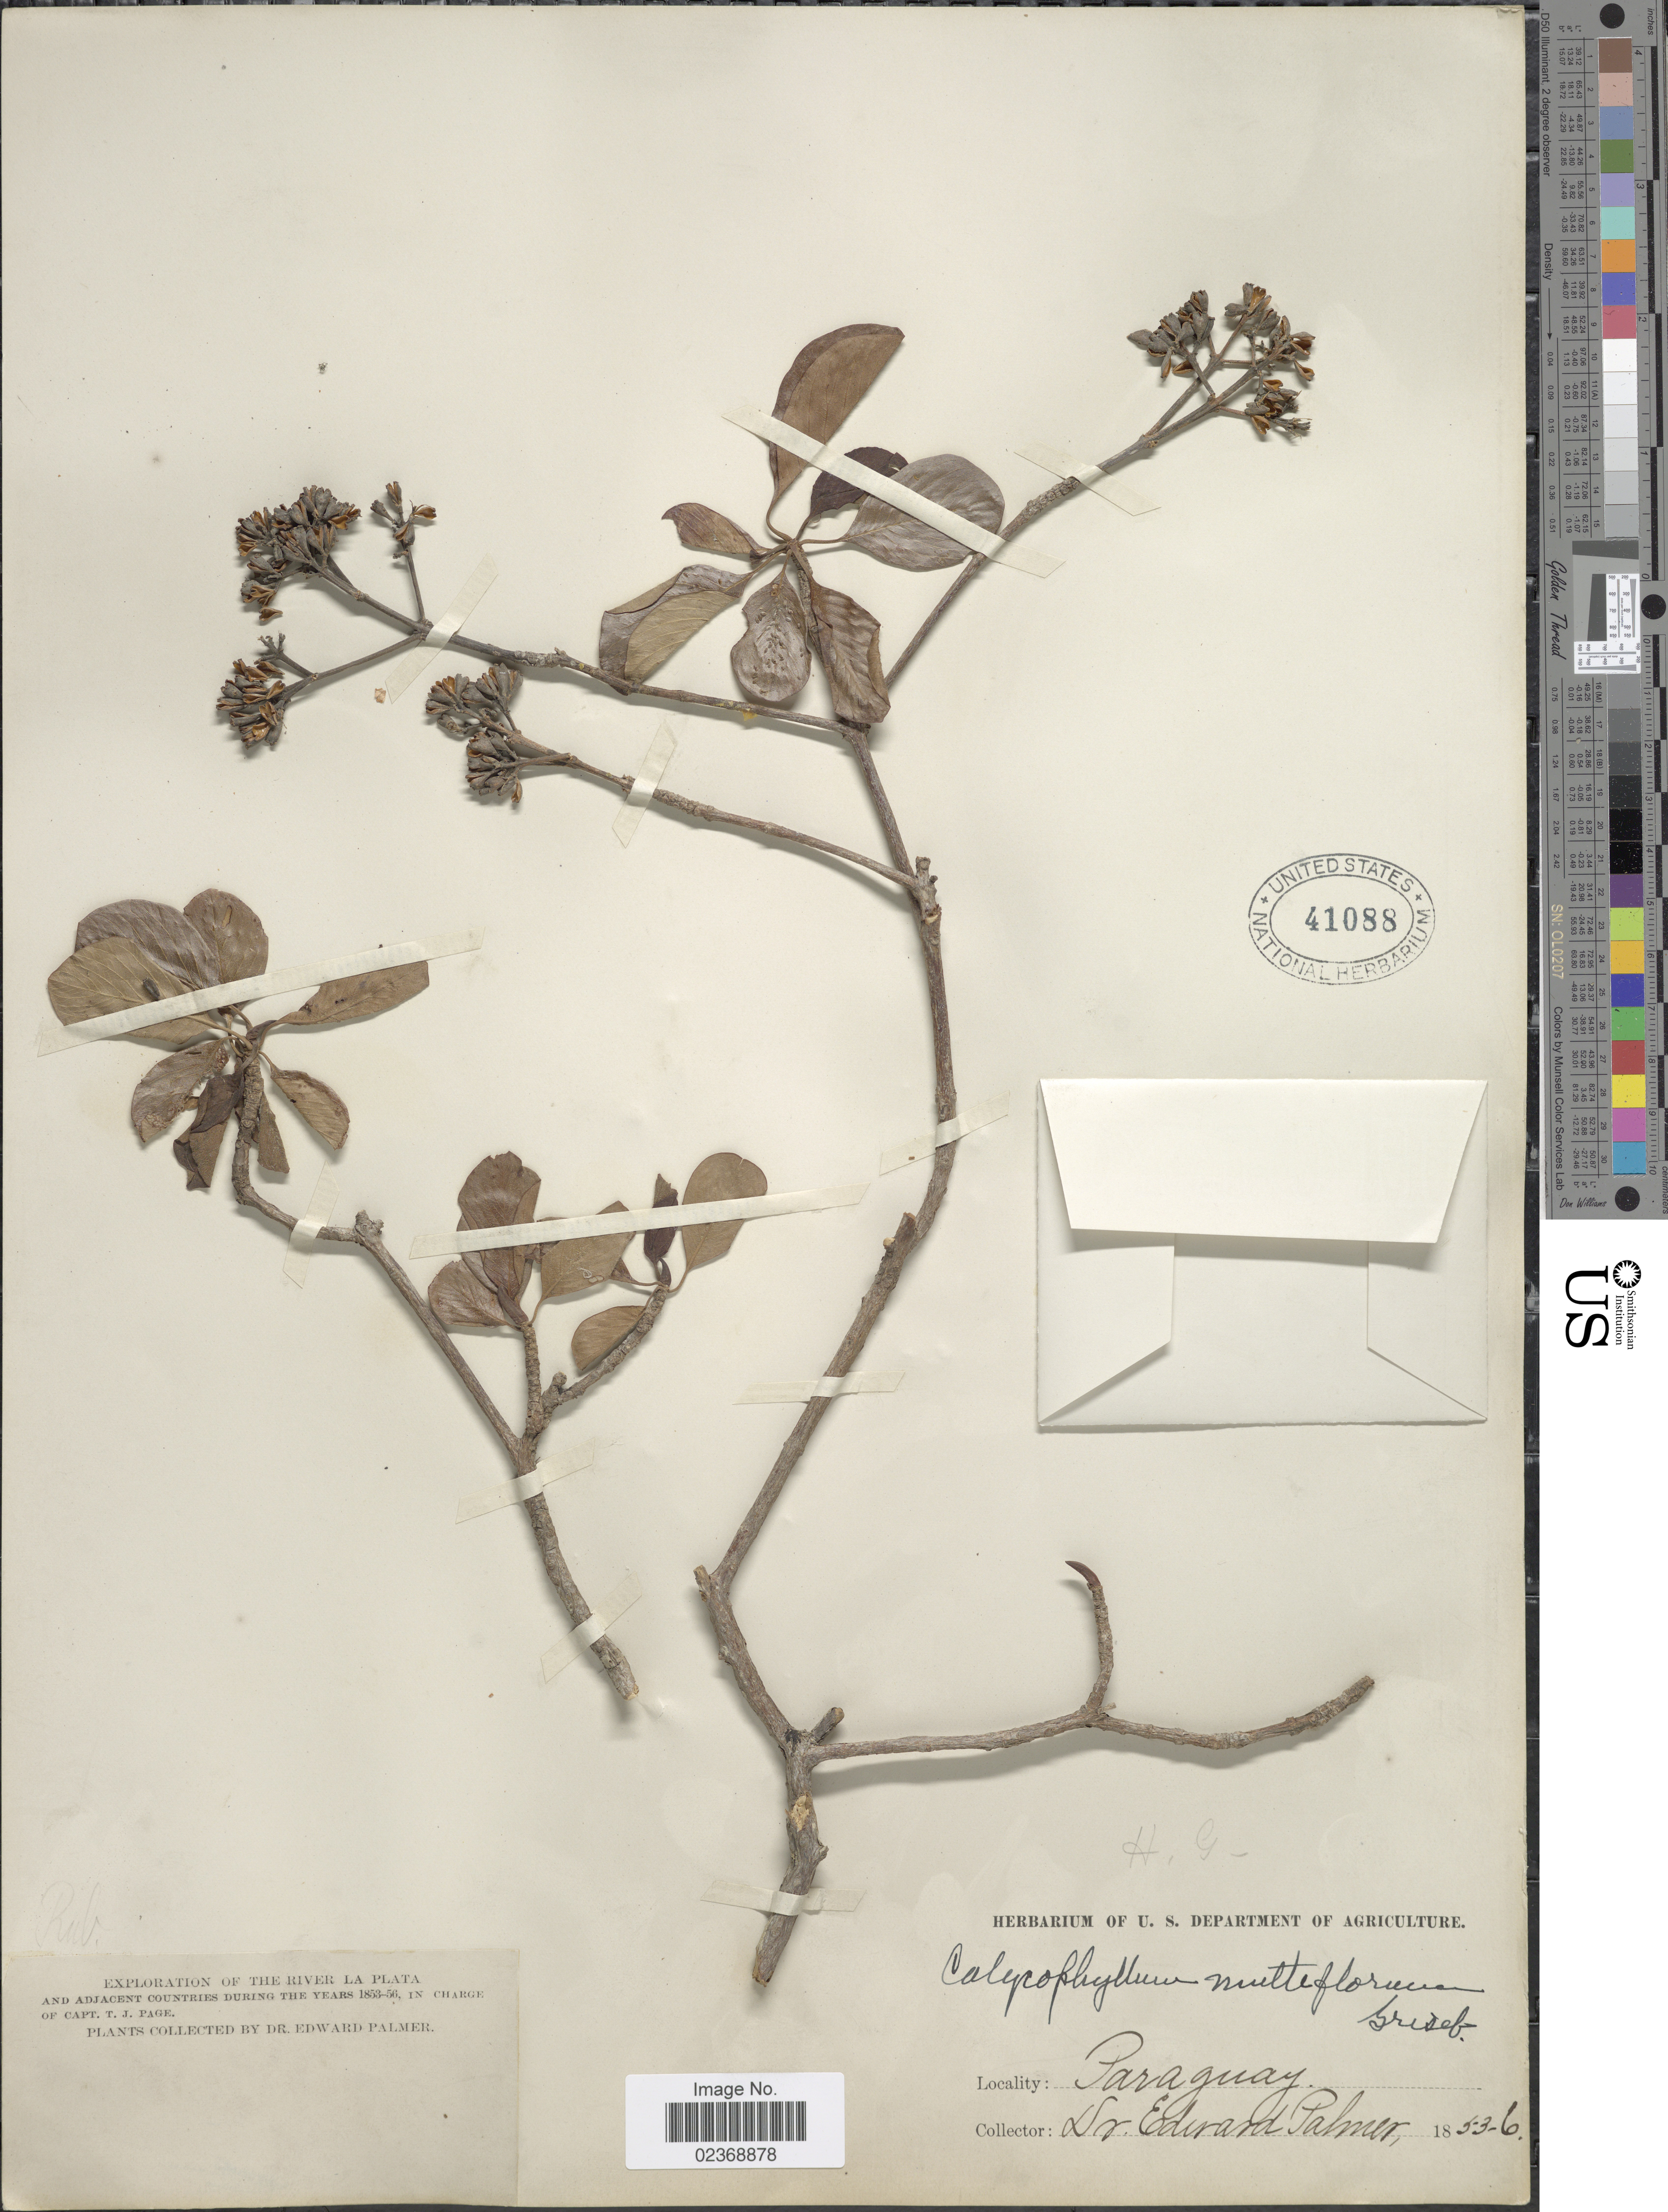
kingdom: Plantae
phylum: Tracheophyta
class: Magnoliopsida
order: Gentianales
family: Rubiaceae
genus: Calycophyllum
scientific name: Calycophyllum multiflorum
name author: Griseb.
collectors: E. Palmer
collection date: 1853/1856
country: Paraguay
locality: The River La Plata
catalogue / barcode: US 41088